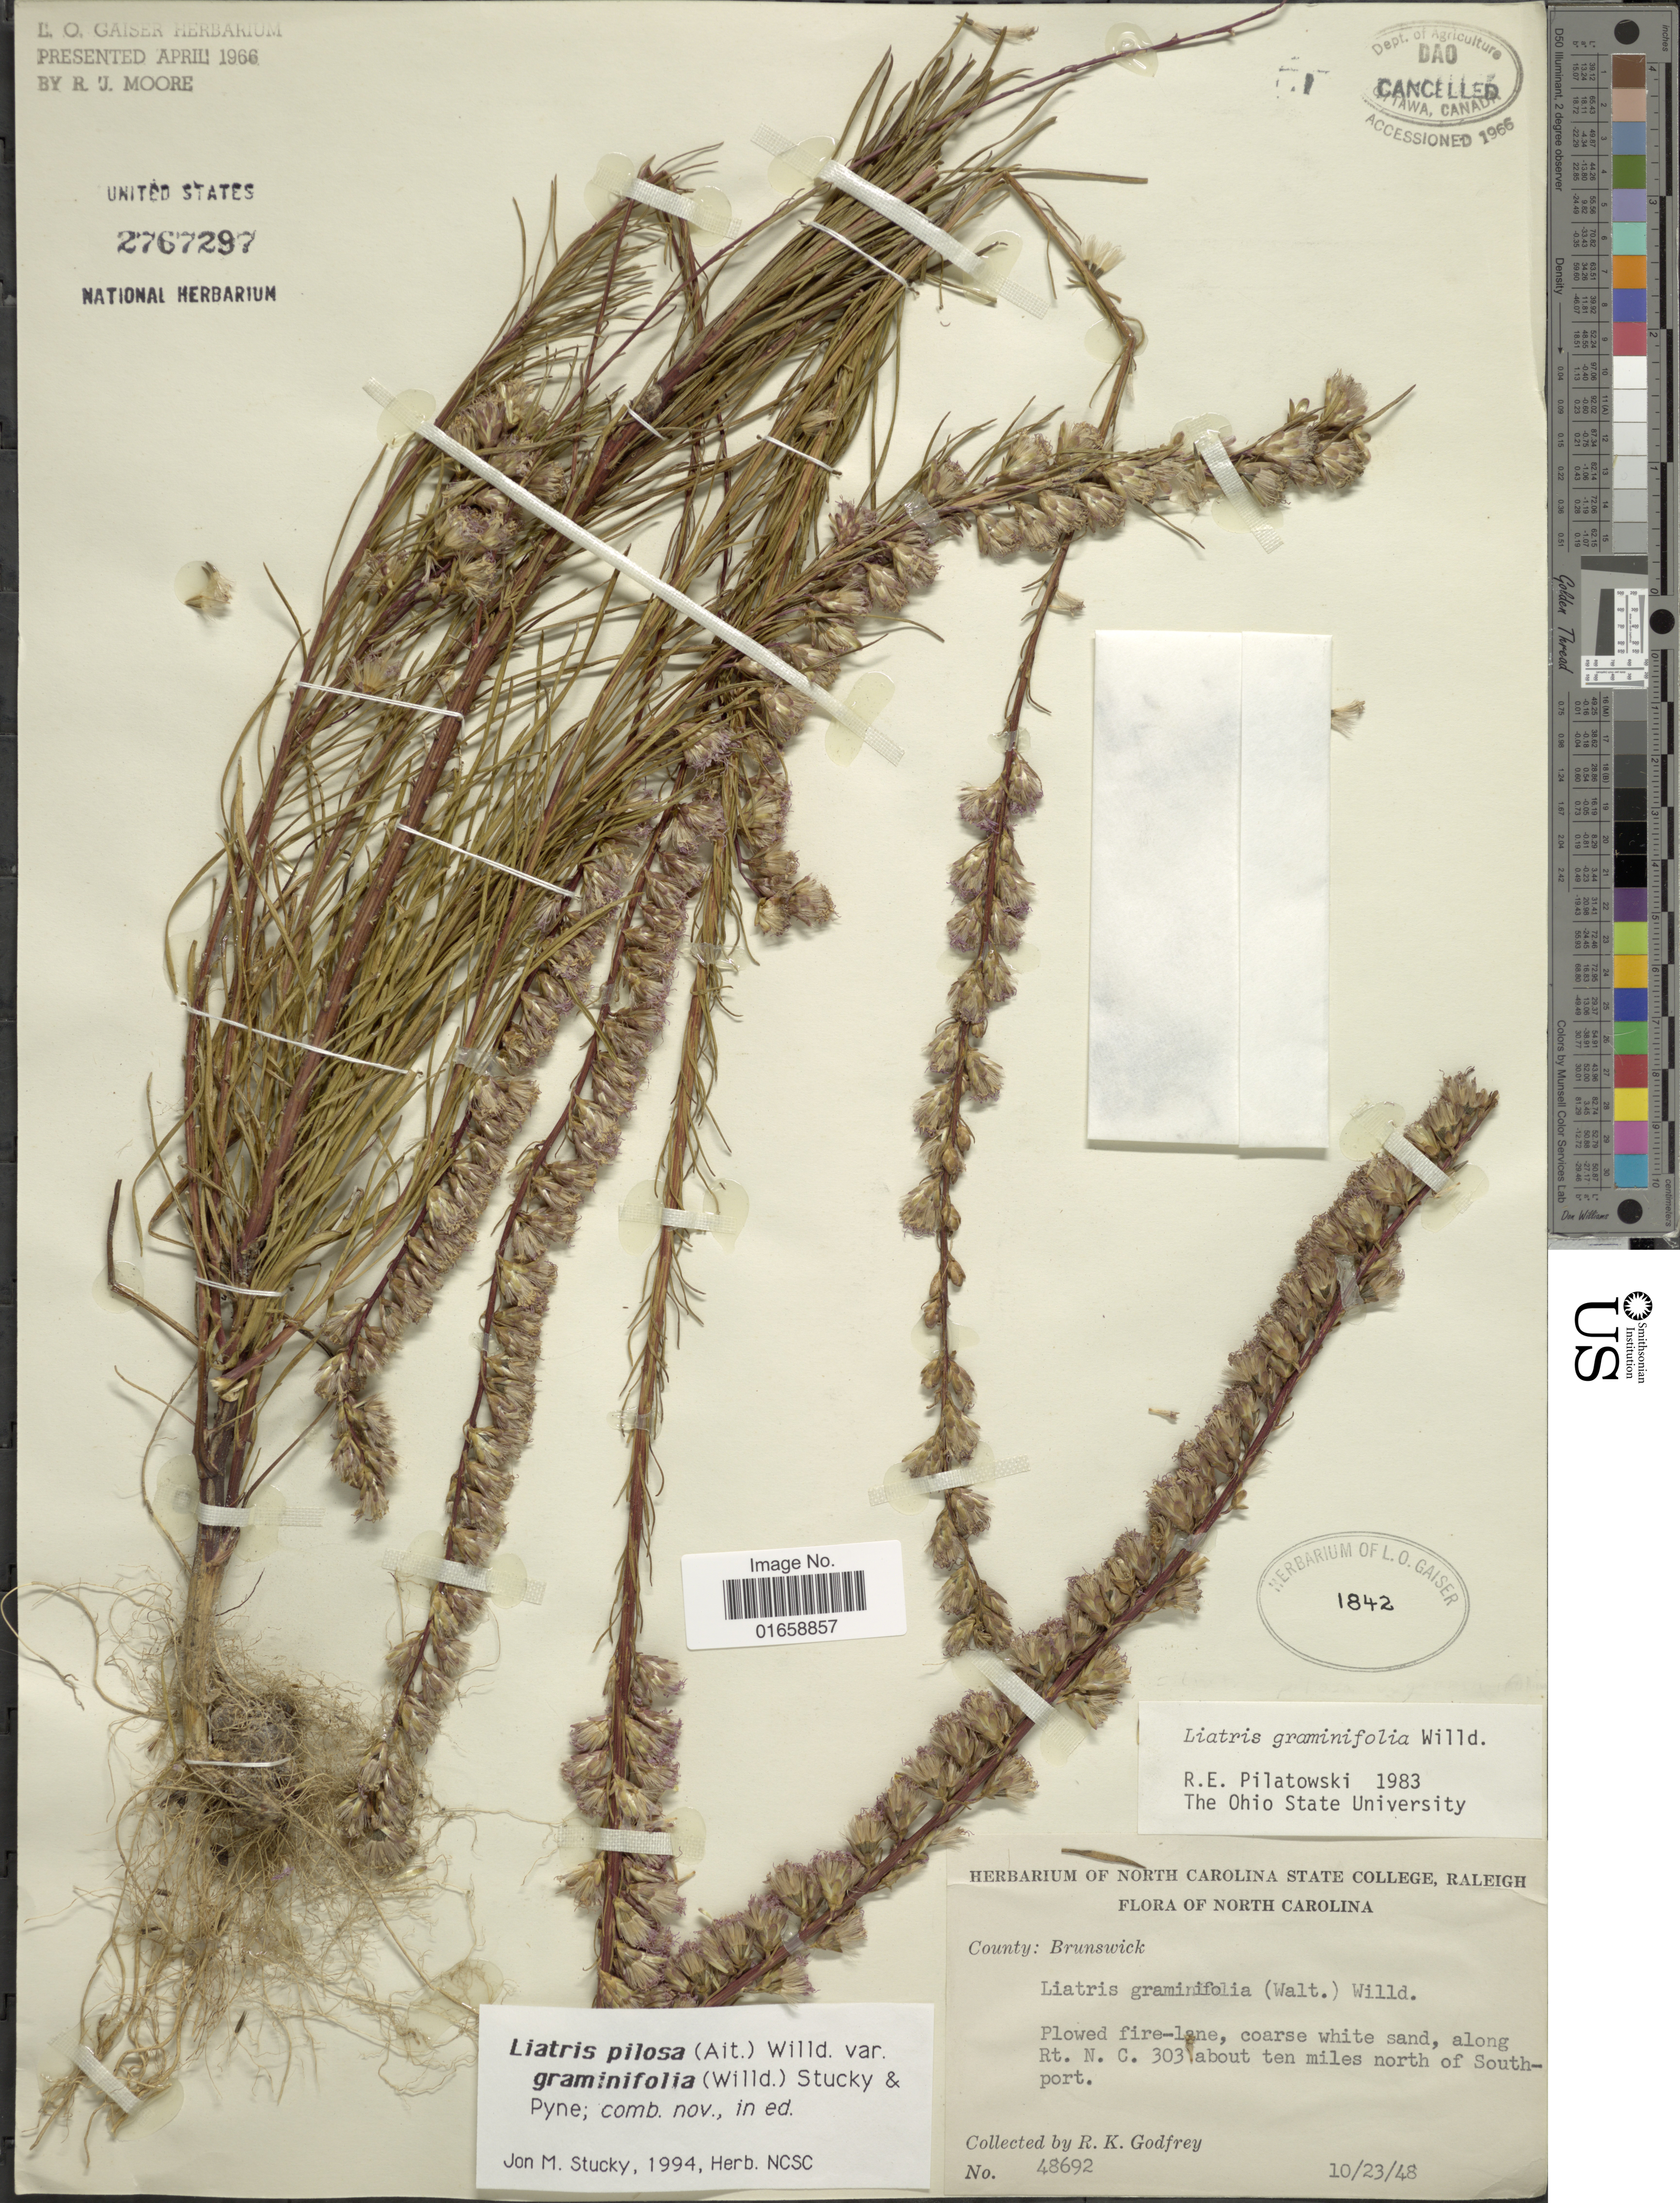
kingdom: Plantae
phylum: Tracheophyta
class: Magnoliopsida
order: Asterales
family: Asteraceae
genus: Liatris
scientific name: Liatris pilosa var. graminifolia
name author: Willd.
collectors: R. K. Godfrey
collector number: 48692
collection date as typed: Transcribed d/m/y: 23/10/48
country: United States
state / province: North Carolina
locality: Brunswick County, Plowed fire-lane, coarse white sand, along Rt. N.C. 303 about ten miles north of Southport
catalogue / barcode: US 2767297